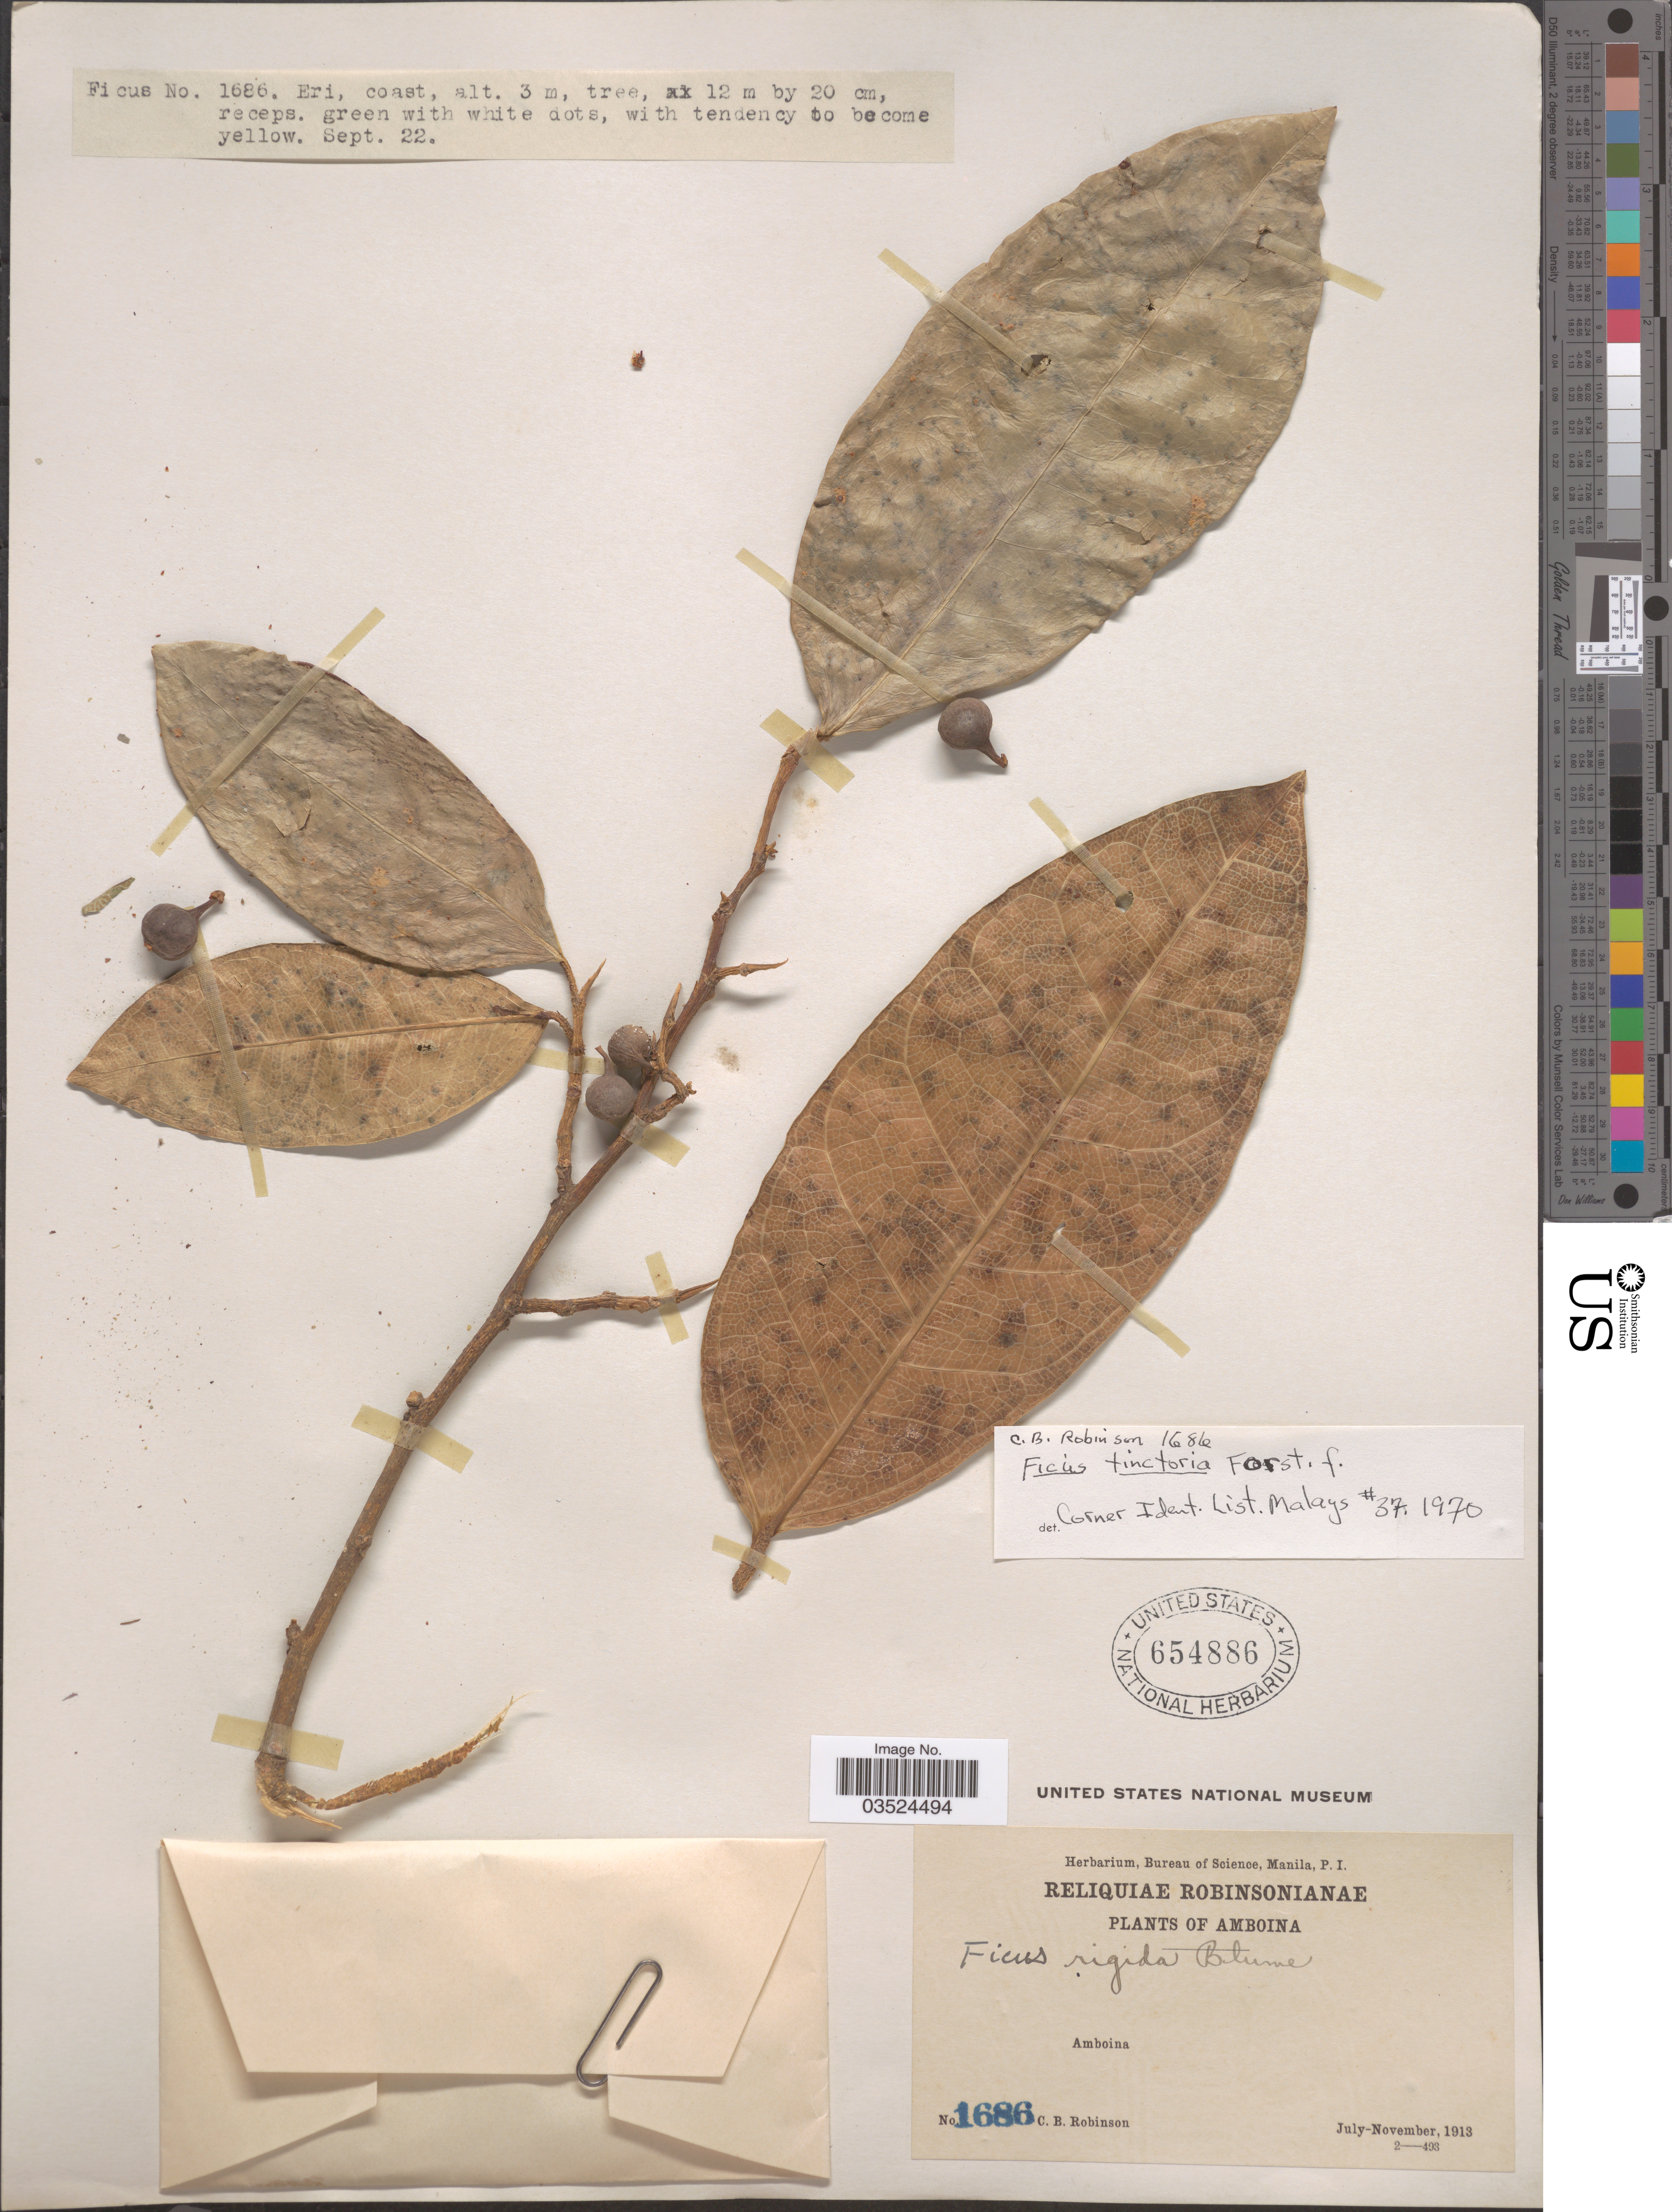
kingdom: Plantae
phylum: Tracheophyta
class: Magnoliopsida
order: Rosales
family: Moraceae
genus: Ficus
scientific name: Ficus tinctoria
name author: G. Forst.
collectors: C. Robinson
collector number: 1686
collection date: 1913-07/1913-11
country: Indonesia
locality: Amboina.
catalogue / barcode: US 654886